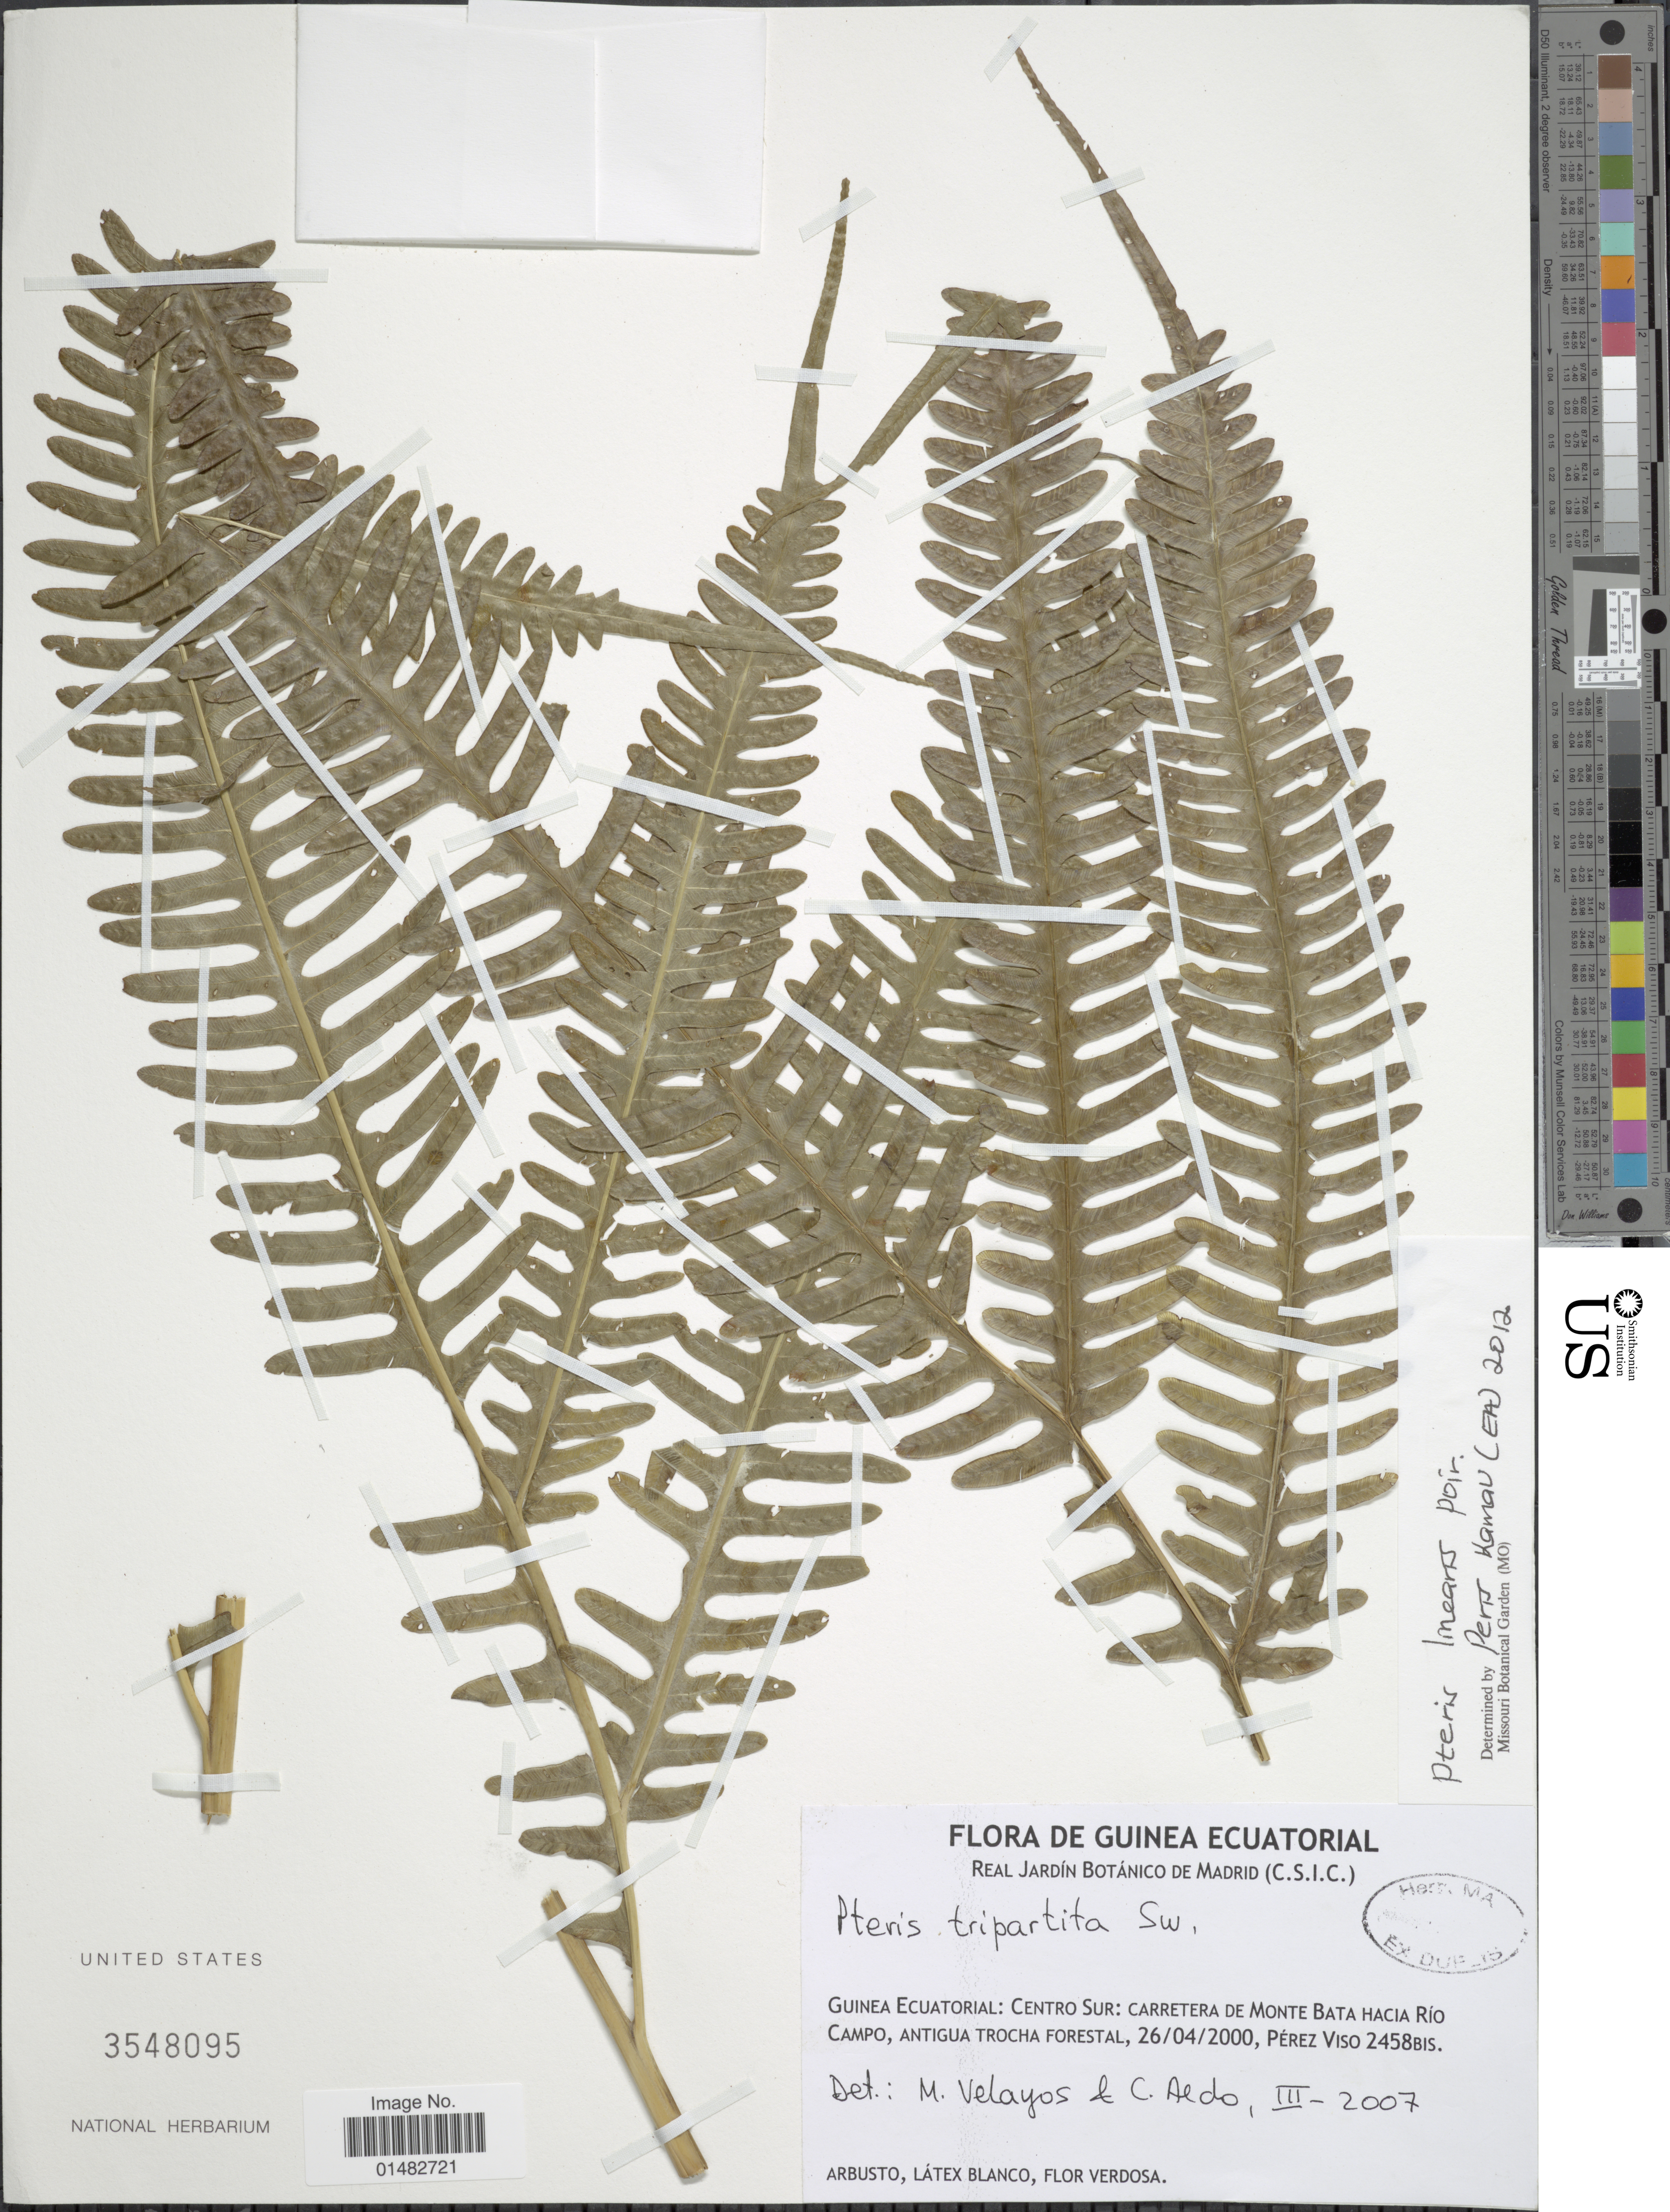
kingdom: Plantae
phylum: Tracheophyta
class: Polypodiopsida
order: Polypodiales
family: Pteridaceae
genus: Pteris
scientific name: Pteris linearis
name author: Poir.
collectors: R. Perez Viso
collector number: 2452BIS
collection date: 2000-04-26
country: Equatorial Guinea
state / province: Centro Sur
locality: Guinea Ecuatorial, Carretera de Monte Bata Hacia Rio Campo, Antigua Trocha Forestal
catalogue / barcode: US 3548095